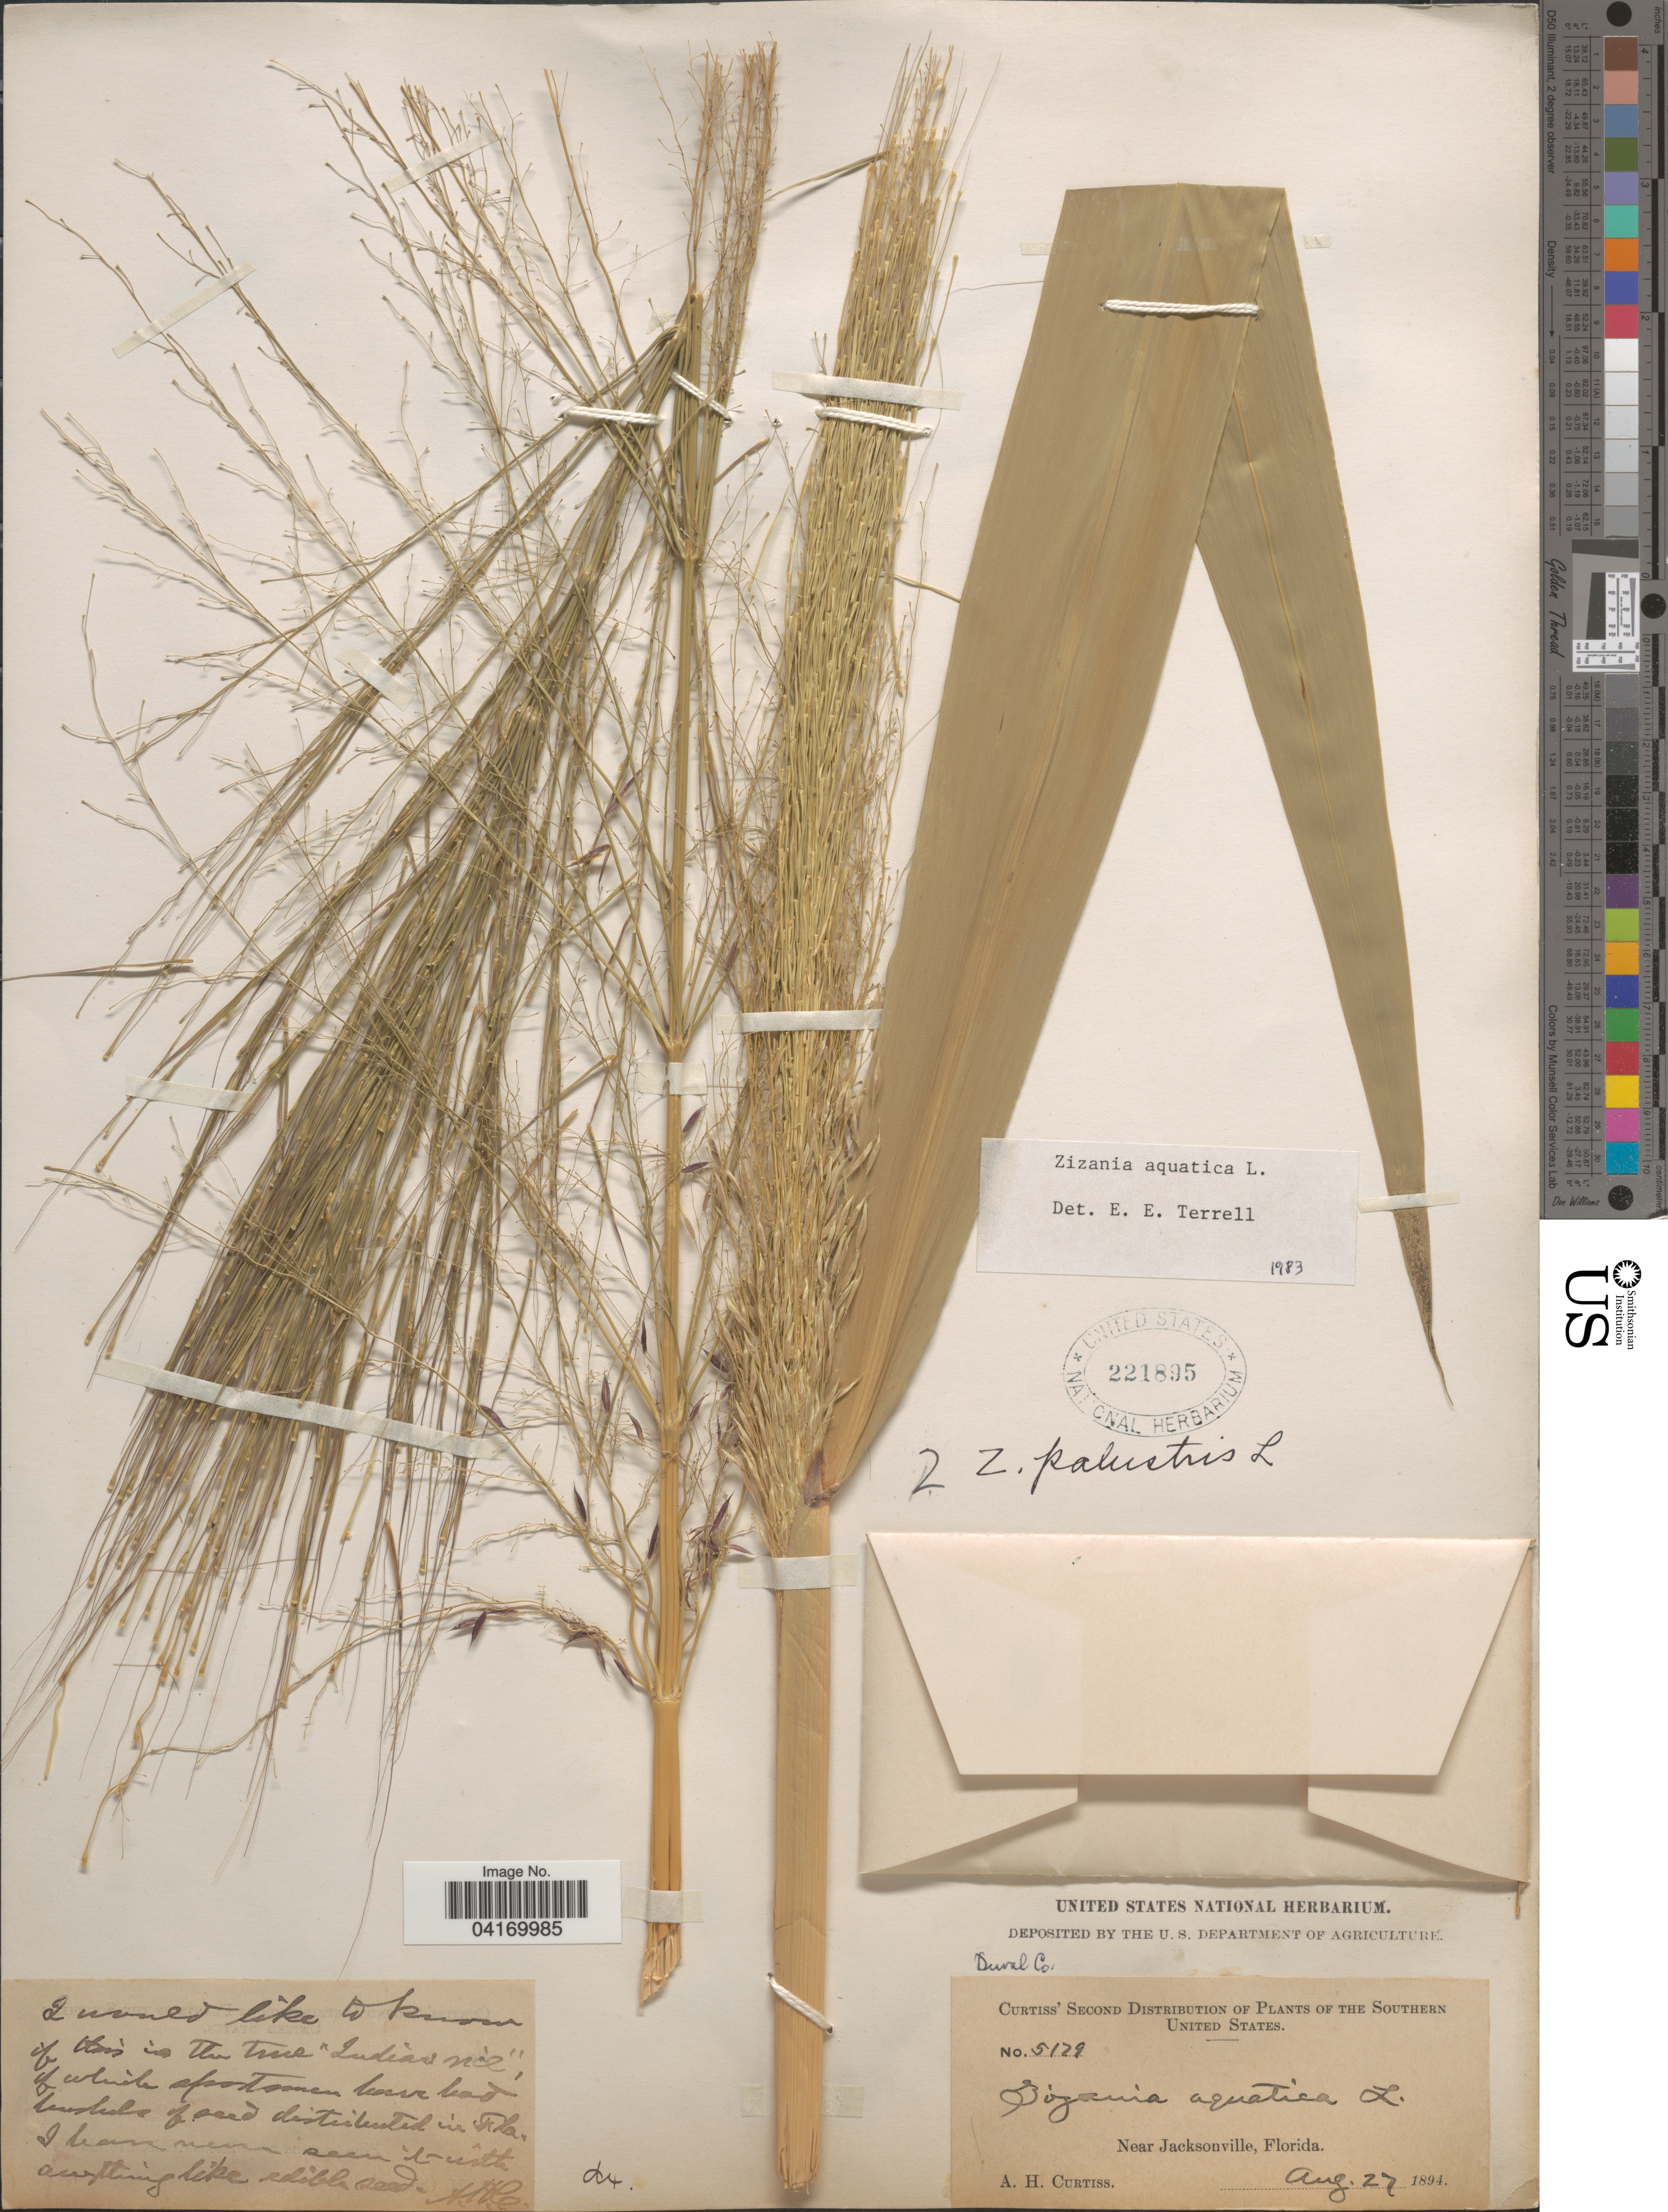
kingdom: Plantae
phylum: Tracheophyta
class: Liliopsida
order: Poales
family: Poaceae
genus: Zizania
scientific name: Zizania aquatica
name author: L.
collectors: A. H. Curtiss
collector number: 5179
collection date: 1894-08-27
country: United States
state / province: Florida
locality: The Southern United States. Near Jacksonville.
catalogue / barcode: US 221895